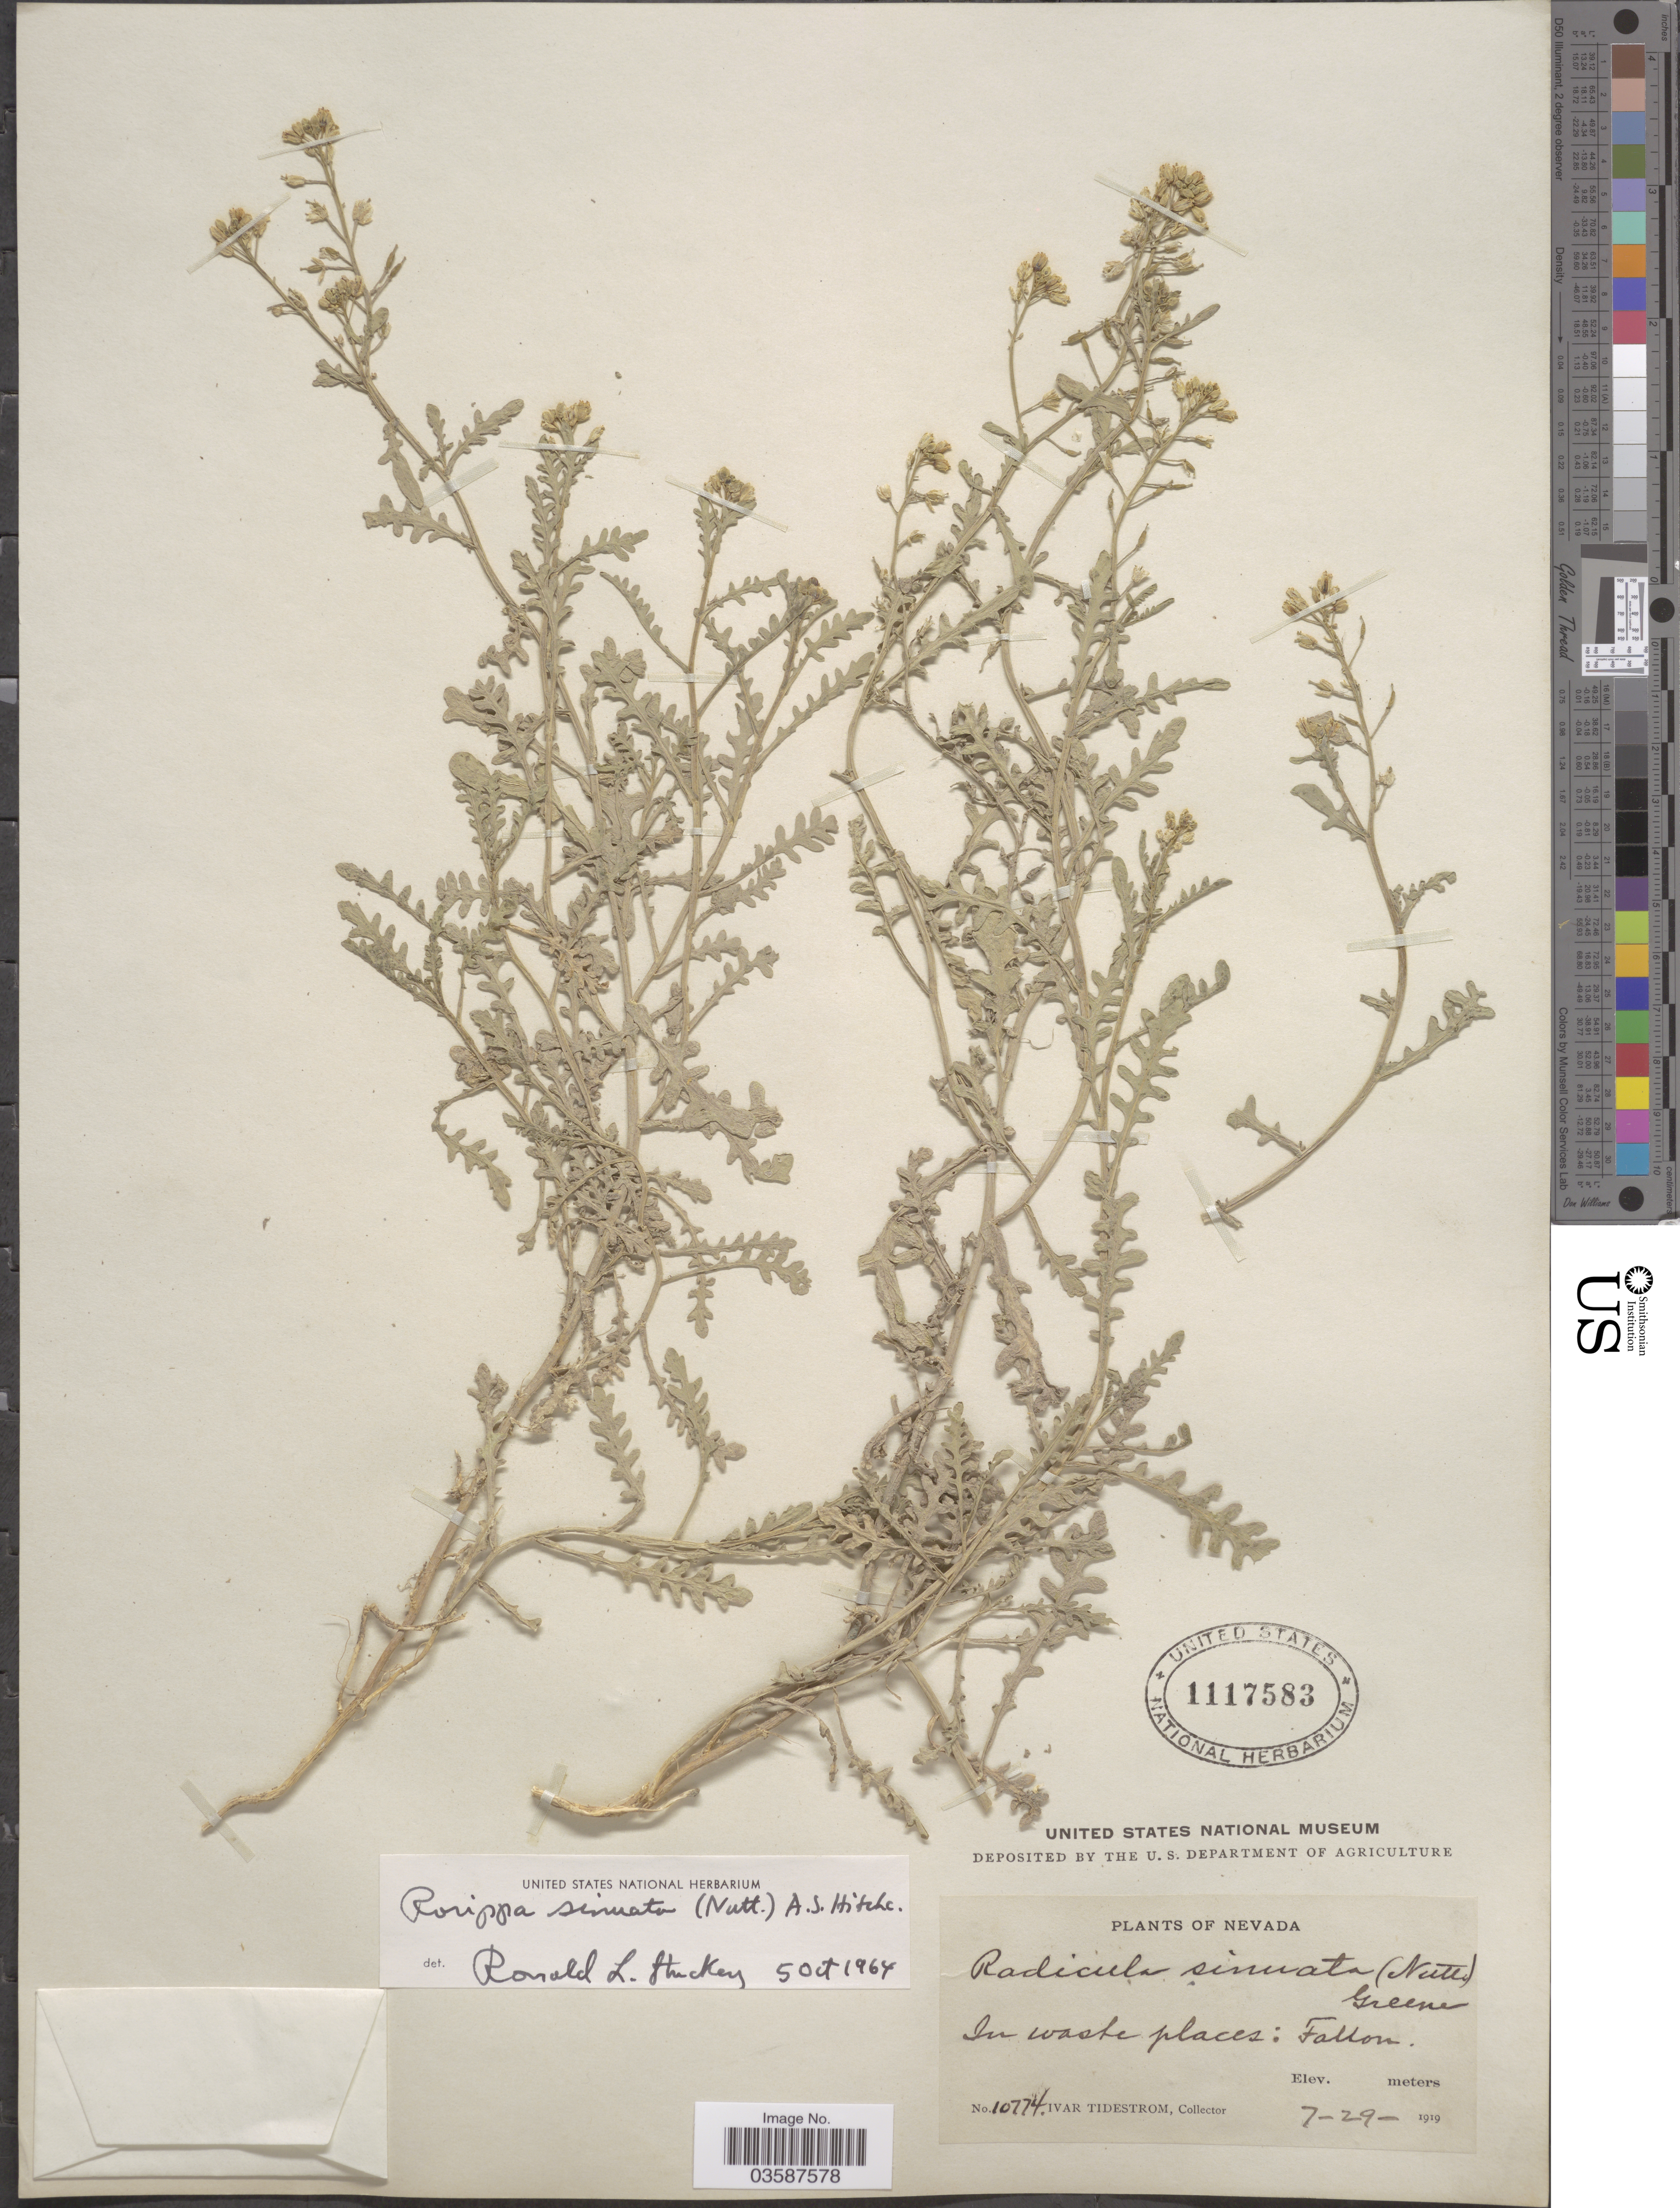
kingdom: Plantae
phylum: Tracheophyta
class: Magnoliopsida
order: Brassicales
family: Brassicaceae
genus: Rorippa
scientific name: Rorippa sinuata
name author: (Nutt.) Hitchc.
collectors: I. F. Tidestrom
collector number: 10774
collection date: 1919-07-29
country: United States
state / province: Nevada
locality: In waste places: Fallon.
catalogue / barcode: US 1117583